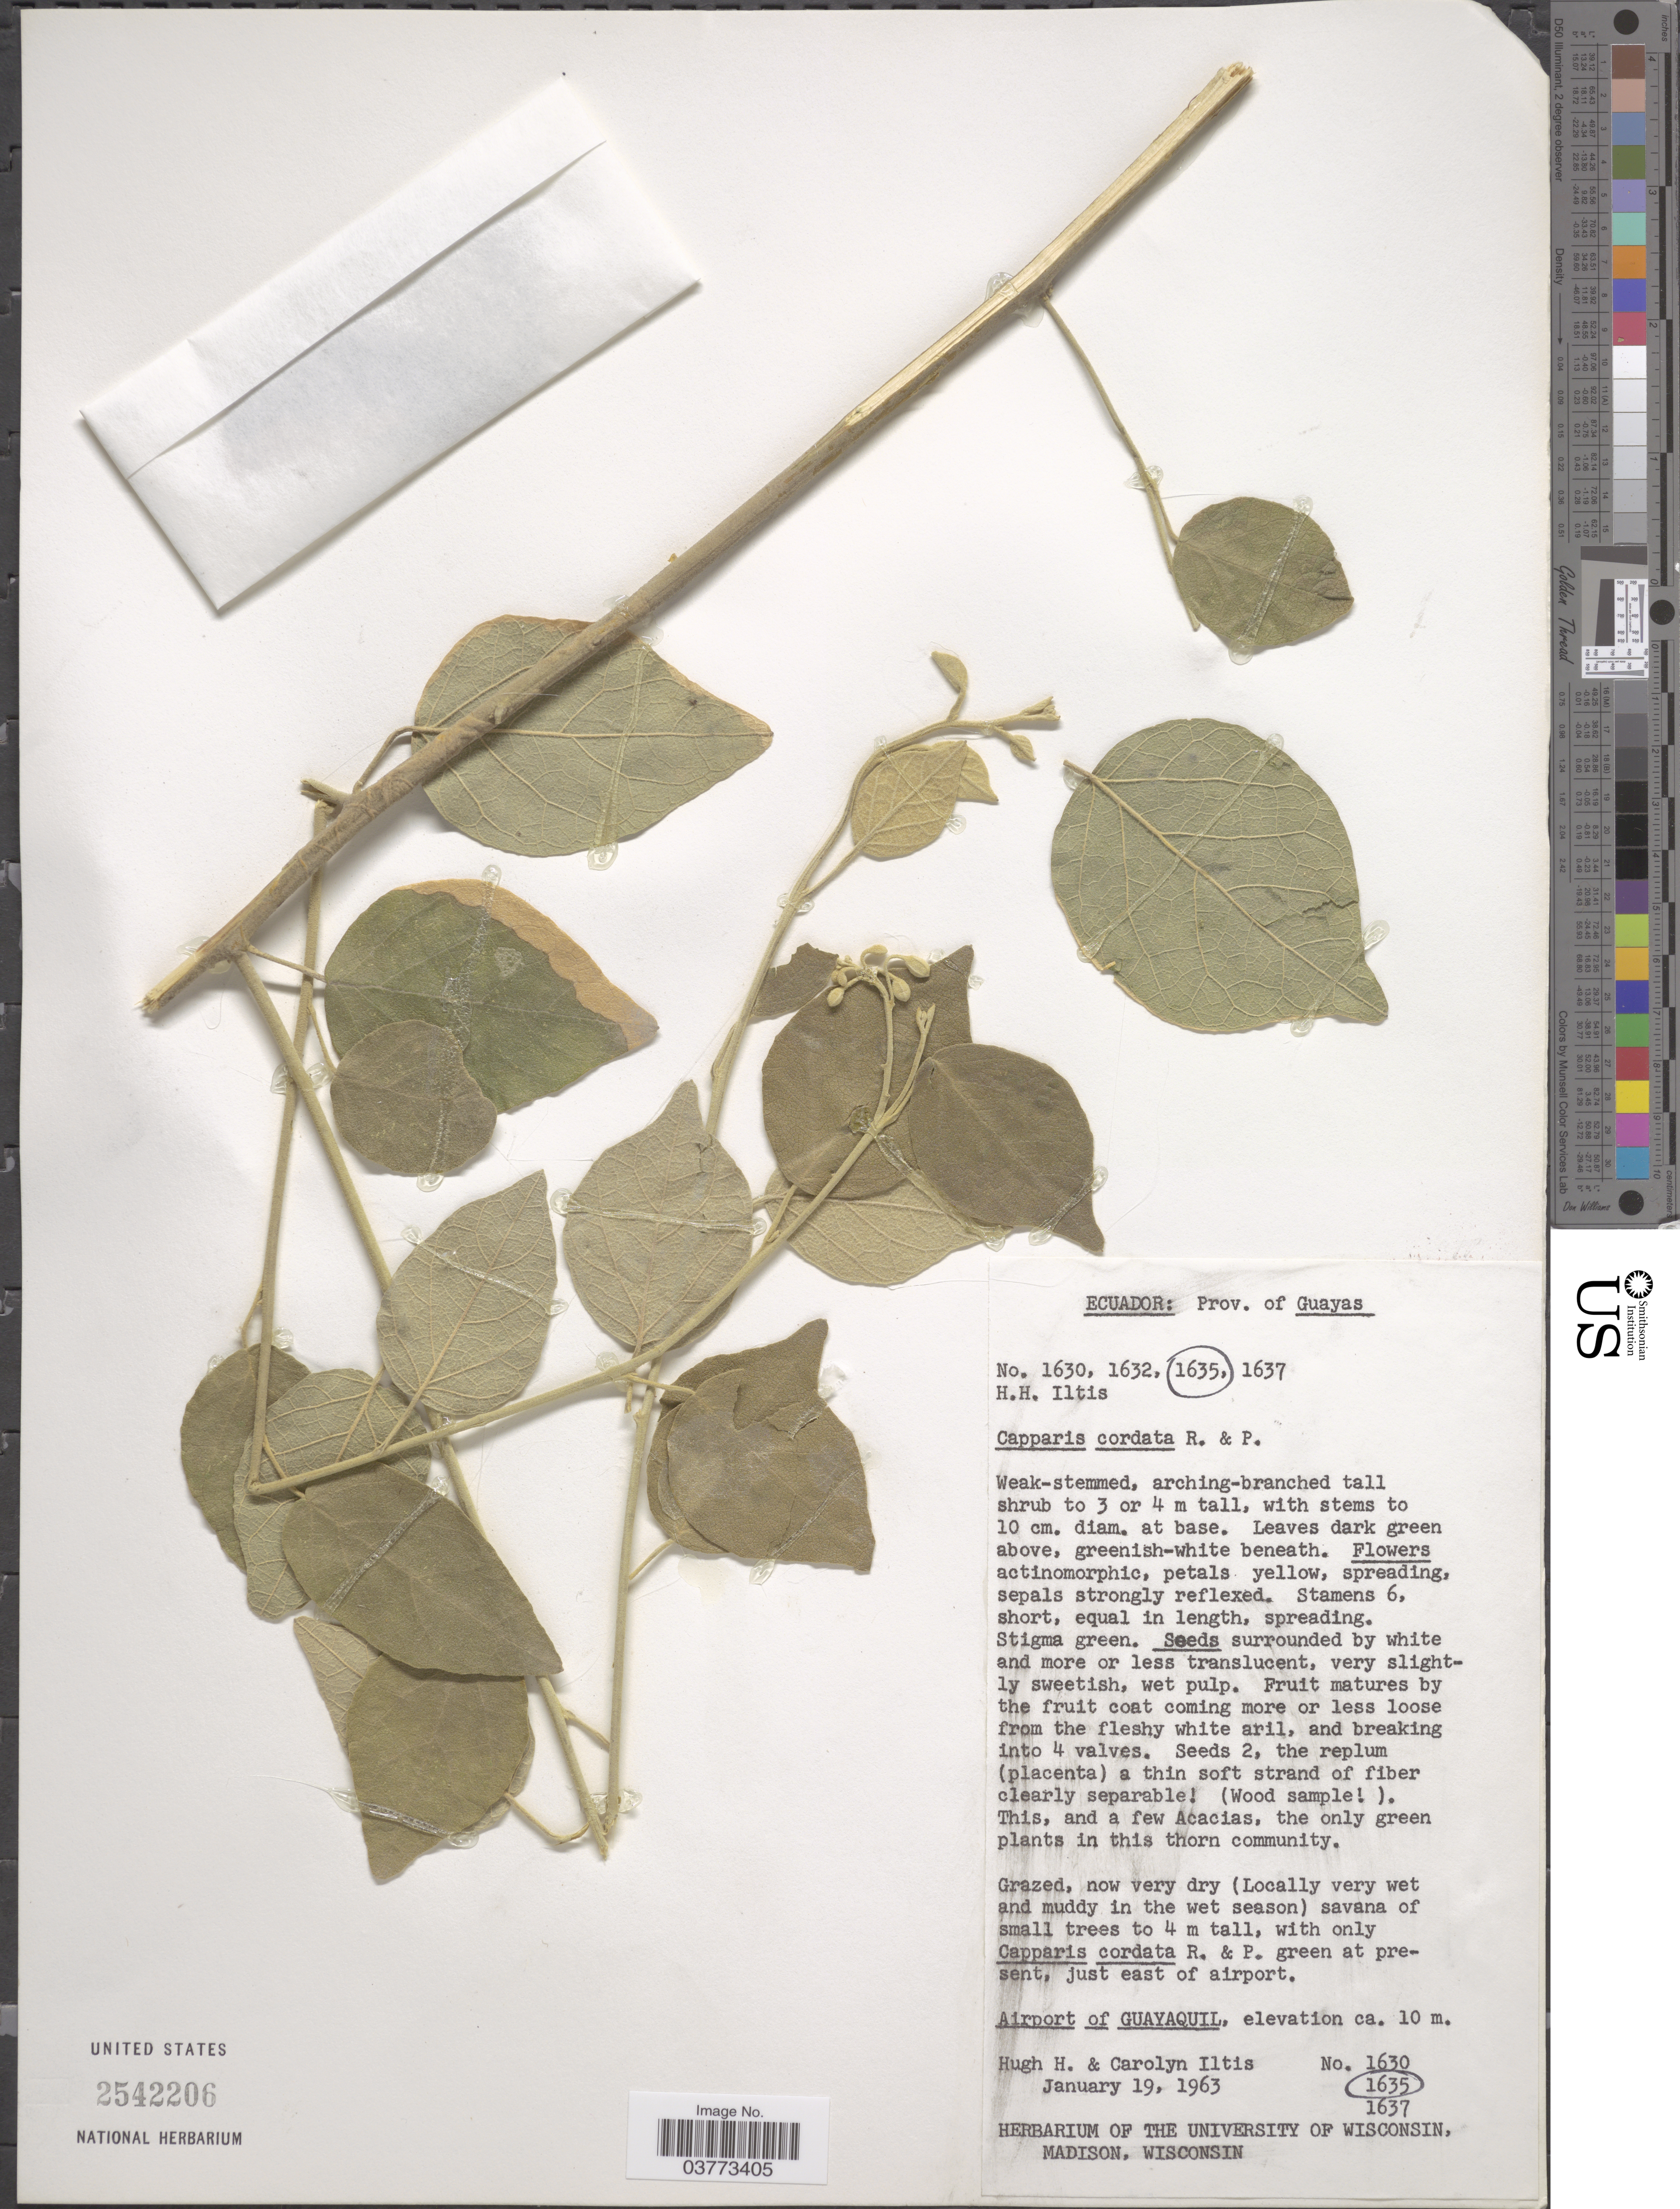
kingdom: Plantae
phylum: Tracheophyta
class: Magnoliopsida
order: Brassicales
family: Capparaceae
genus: Capparicordis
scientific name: Capparicordis crotonoides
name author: (Kunth) Iltis & Cornejo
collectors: H. Iltis & C. G. Iltis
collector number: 1635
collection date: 1963-01-19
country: Ecuador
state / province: Guayas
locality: Airport of Guayaquil.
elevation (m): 10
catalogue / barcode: US 2542206